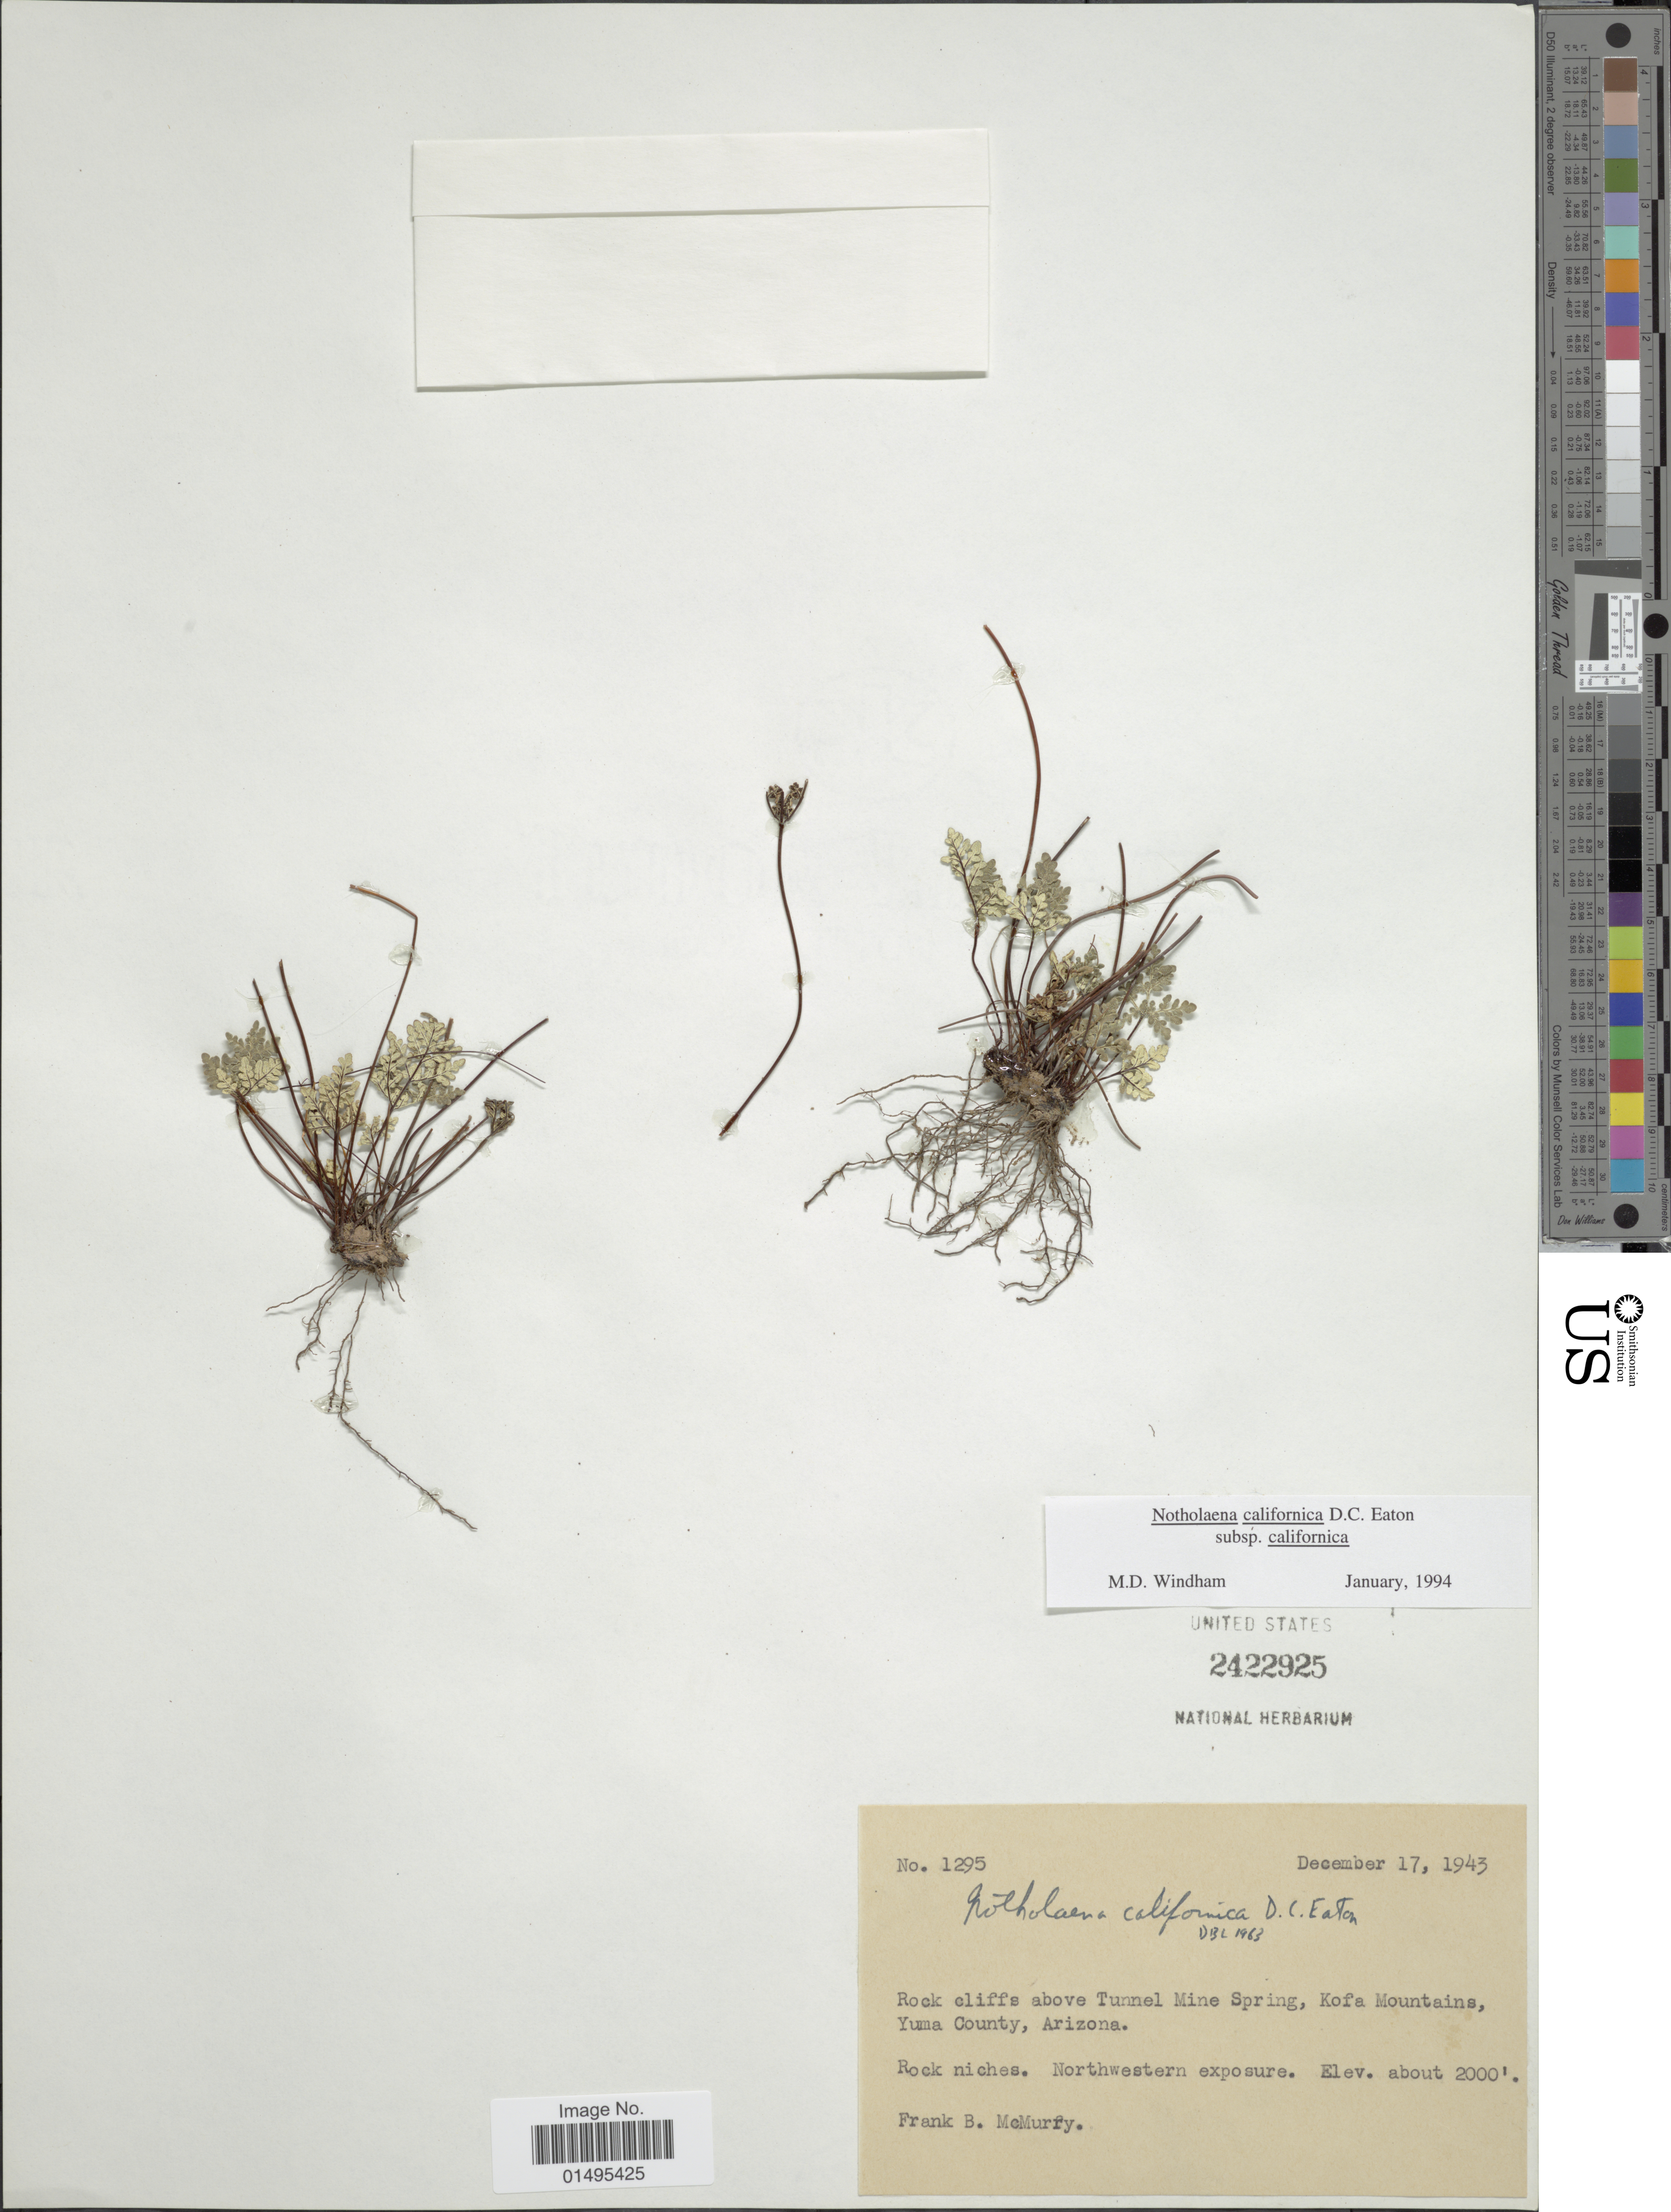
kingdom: Plantae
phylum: Tracheophyta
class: Polypodiopsida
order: Polypodiales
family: Pteridaceae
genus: Notholaena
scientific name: Notholaena aschenborniana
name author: Klotzsch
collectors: F. B. McMurry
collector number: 1295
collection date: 1943-12-17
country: United States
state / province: Arizona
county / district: Yuma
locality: Rock cliffs above Tunnel Mine Spring, Kofa Mountains, Yuma County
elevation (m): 610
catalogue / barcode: US 2422925